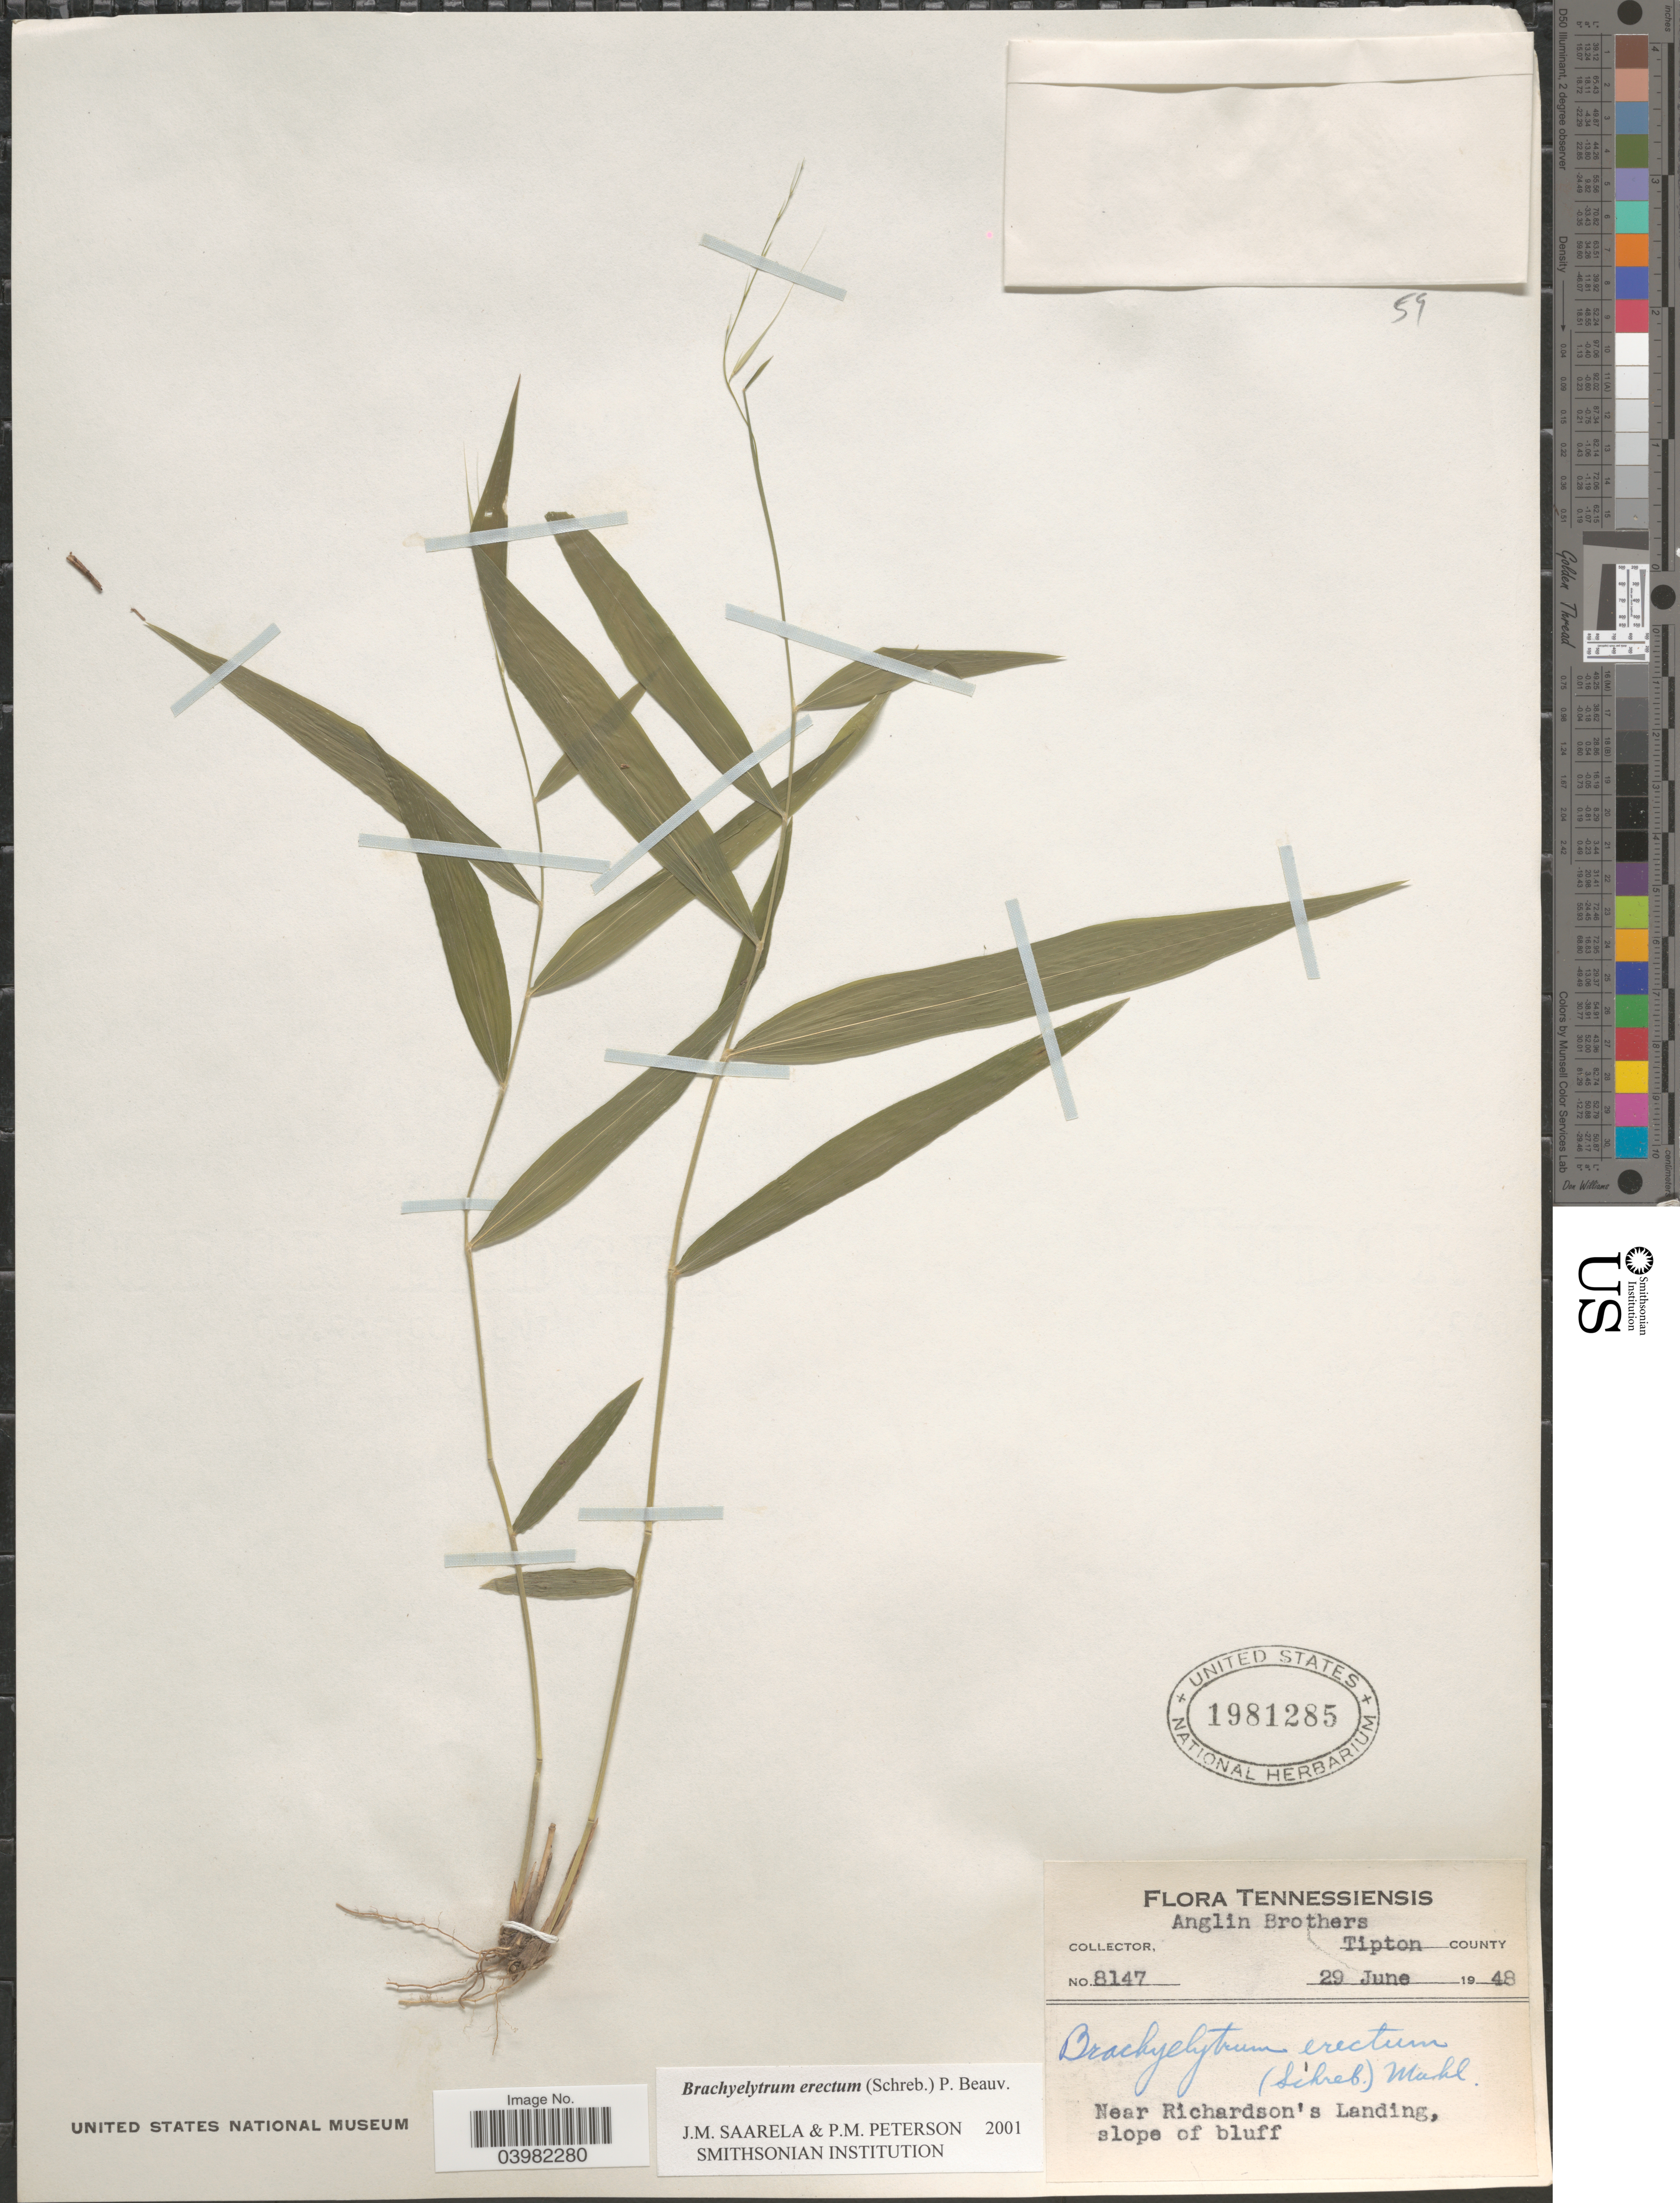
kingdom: Plantae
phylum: Tracheophyta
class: Liliopsida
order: Poales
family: Poaceae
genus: Brachyelytrum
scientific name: Brachyelytrum erectum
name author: (Schreb.) P. Beauv.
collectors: Anglin Brothers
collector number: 8147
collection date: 1948-06-29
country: United States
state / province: Tennessee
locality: Tipton County. Near Richardson's Landing.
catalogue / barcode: US 1981285